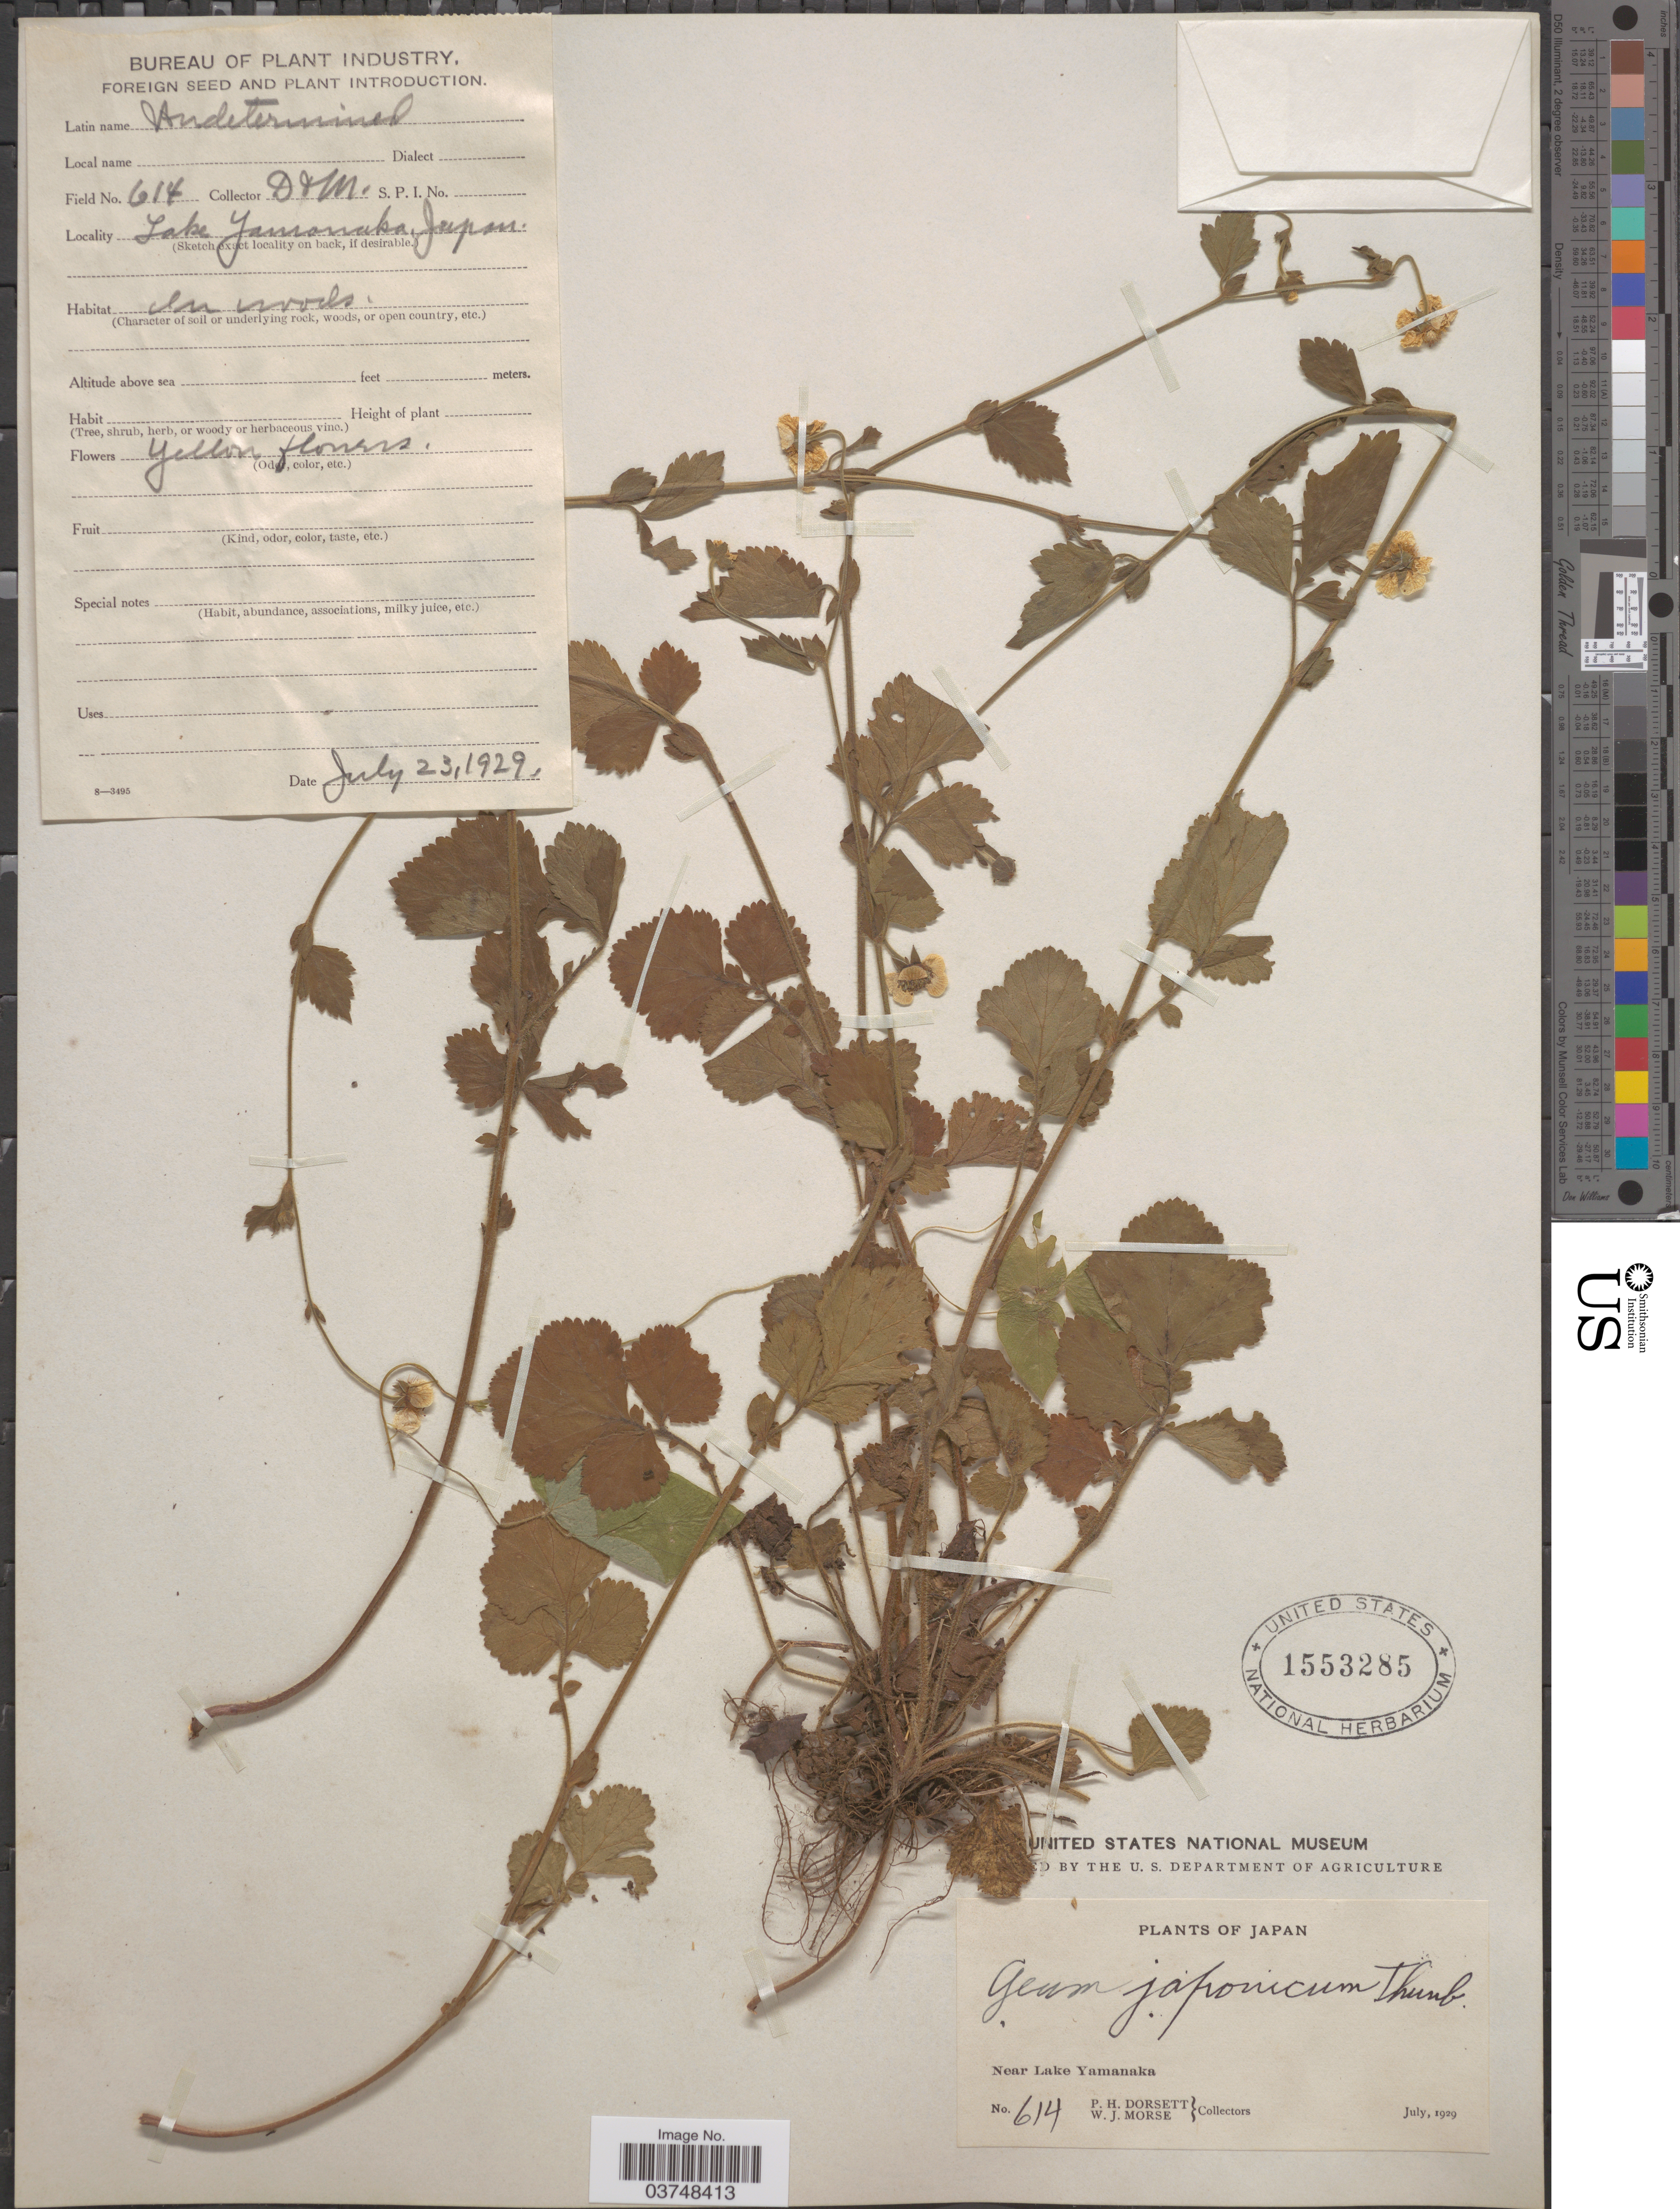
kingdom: Plantae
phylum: Tracheophyta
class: Magnoliopsida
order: Rosales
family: Rosaceae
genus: Geum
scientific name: Geum japonicum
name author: Thunb.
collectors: P. H. Dorsett & W. J. Morse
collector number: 614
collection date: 1929-07-23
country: Japan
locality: Near Lake Yamanaka.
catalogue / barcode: US 1553285